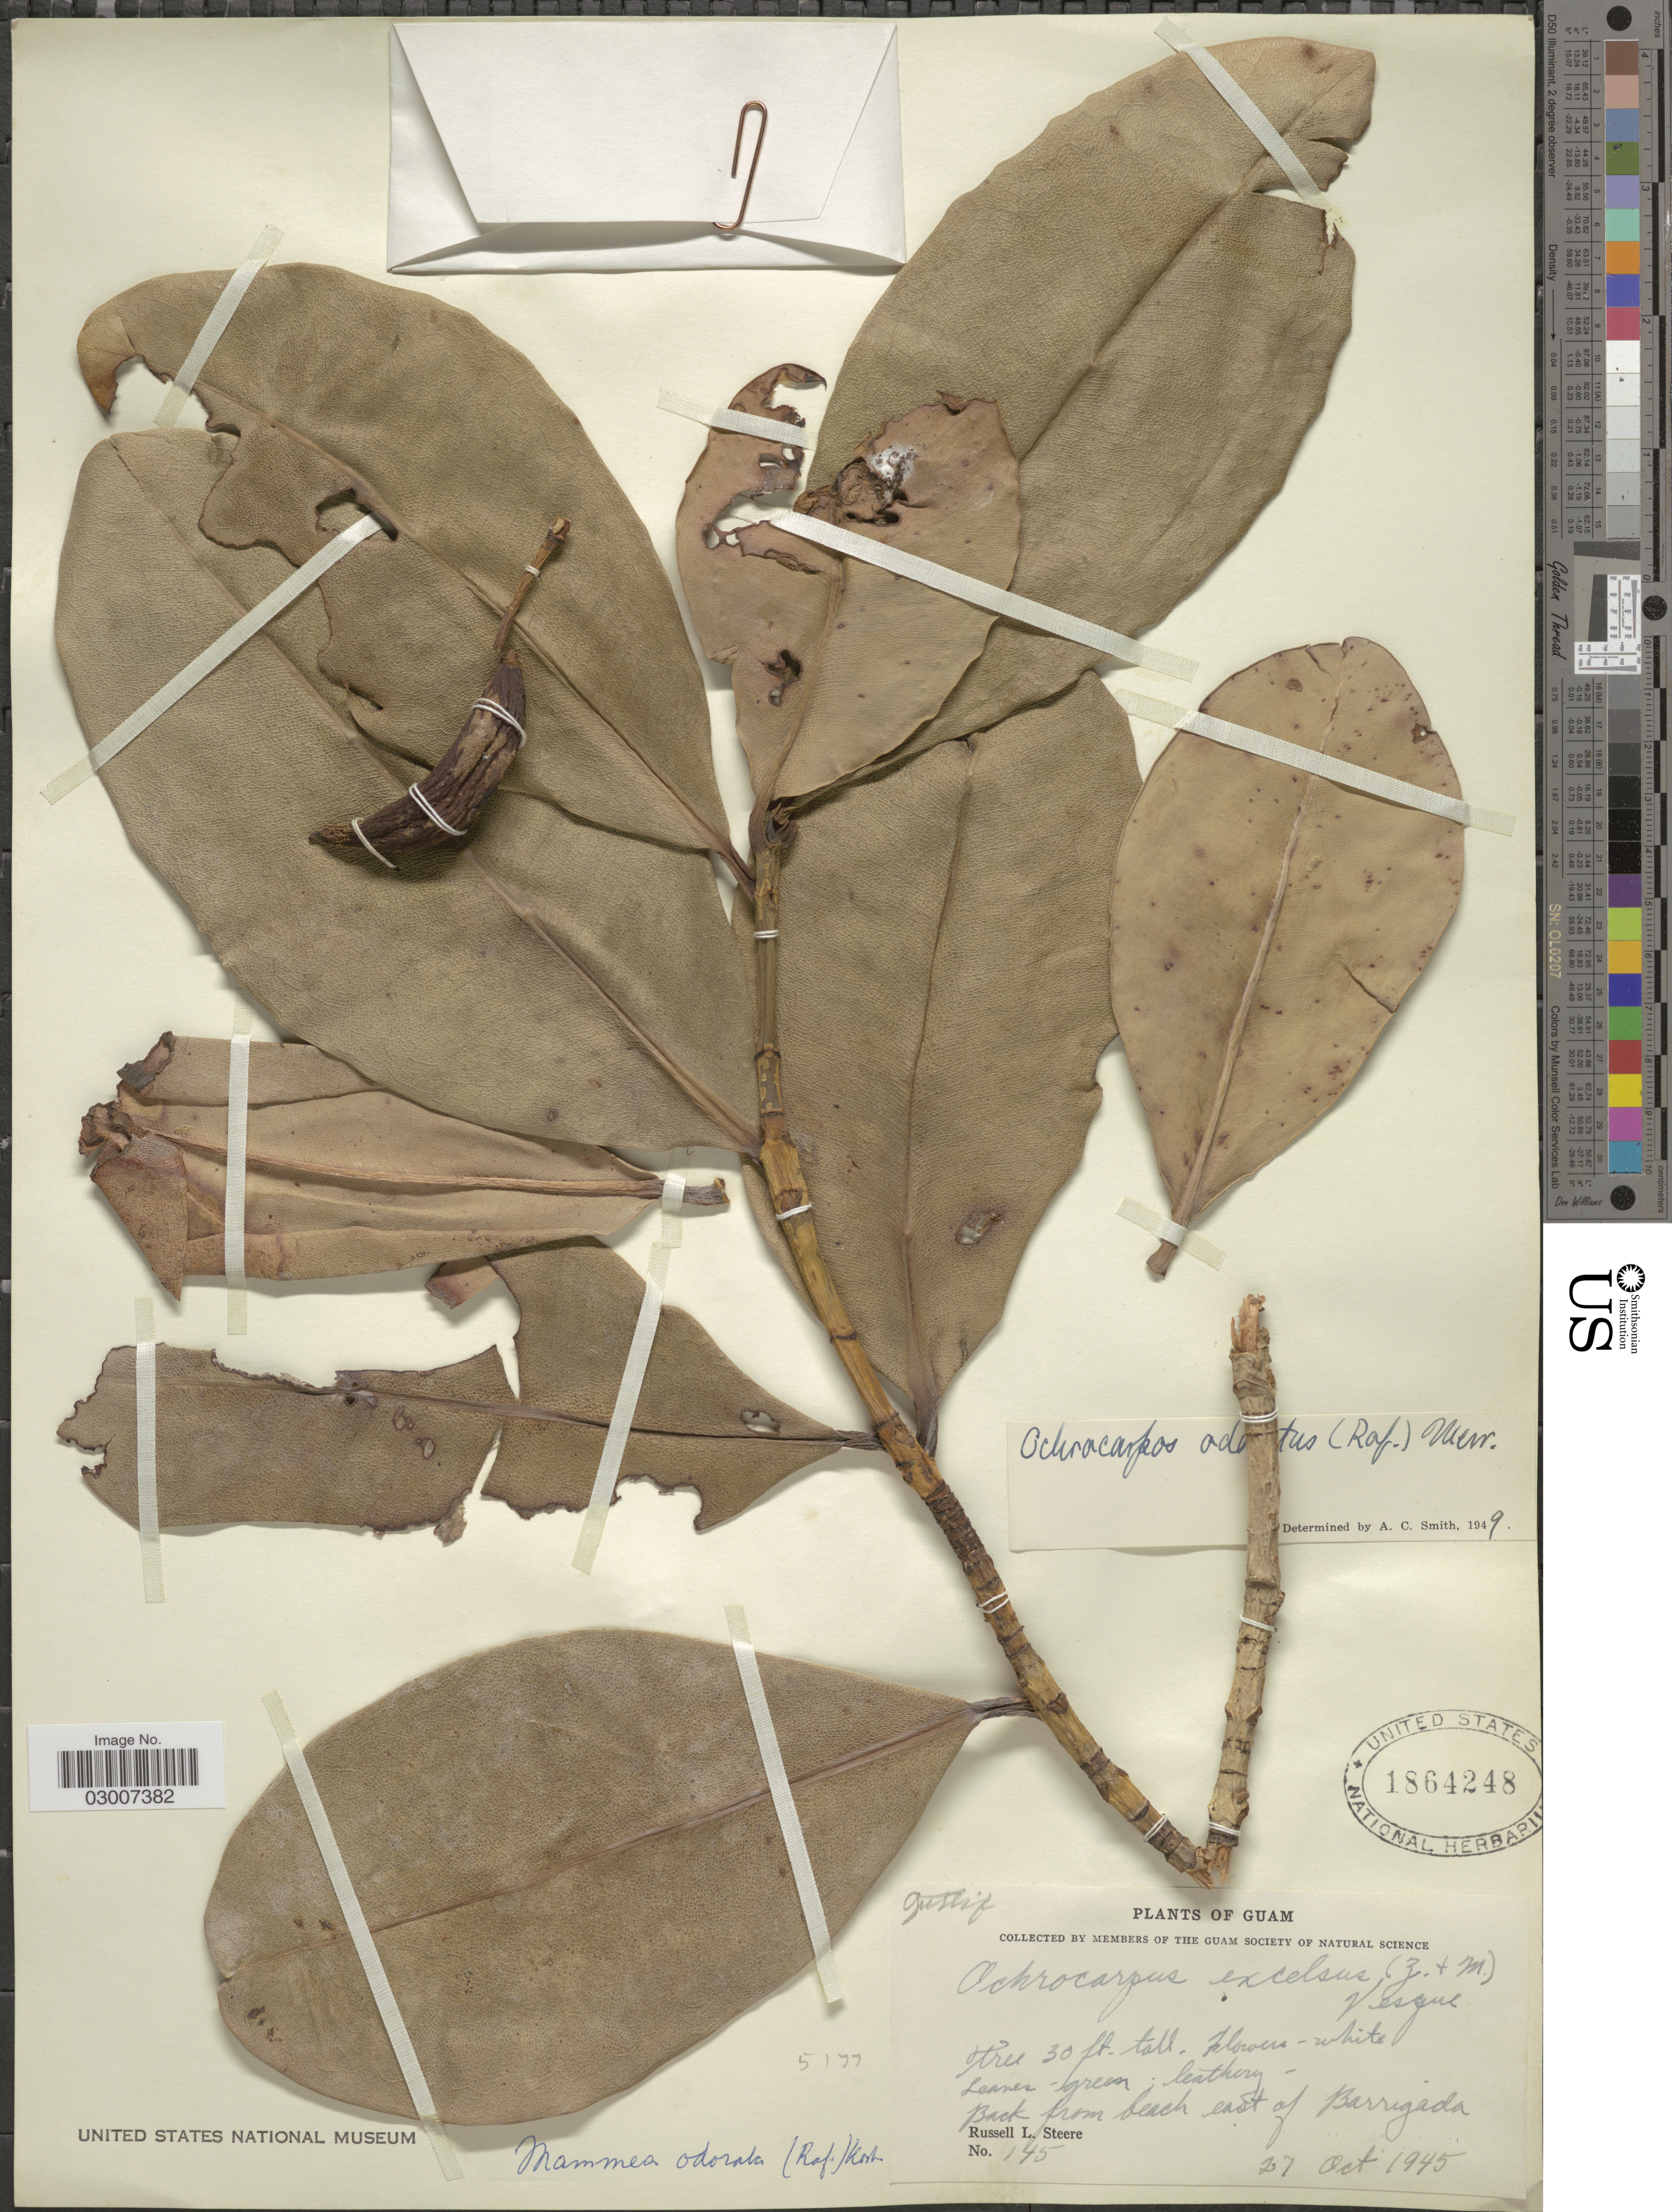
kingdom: Plantae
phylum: Tracheophyta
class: Magnoliopsida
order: Malpighiales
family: Calophyllaceae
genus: Mammea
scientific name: Mammea odorata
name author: (Raf.) Kosterm.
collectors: R. L. Steere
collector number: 145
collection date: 1945-10-27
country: Guam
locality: Back from beach east of Barrigada.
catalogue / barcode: US 1864248